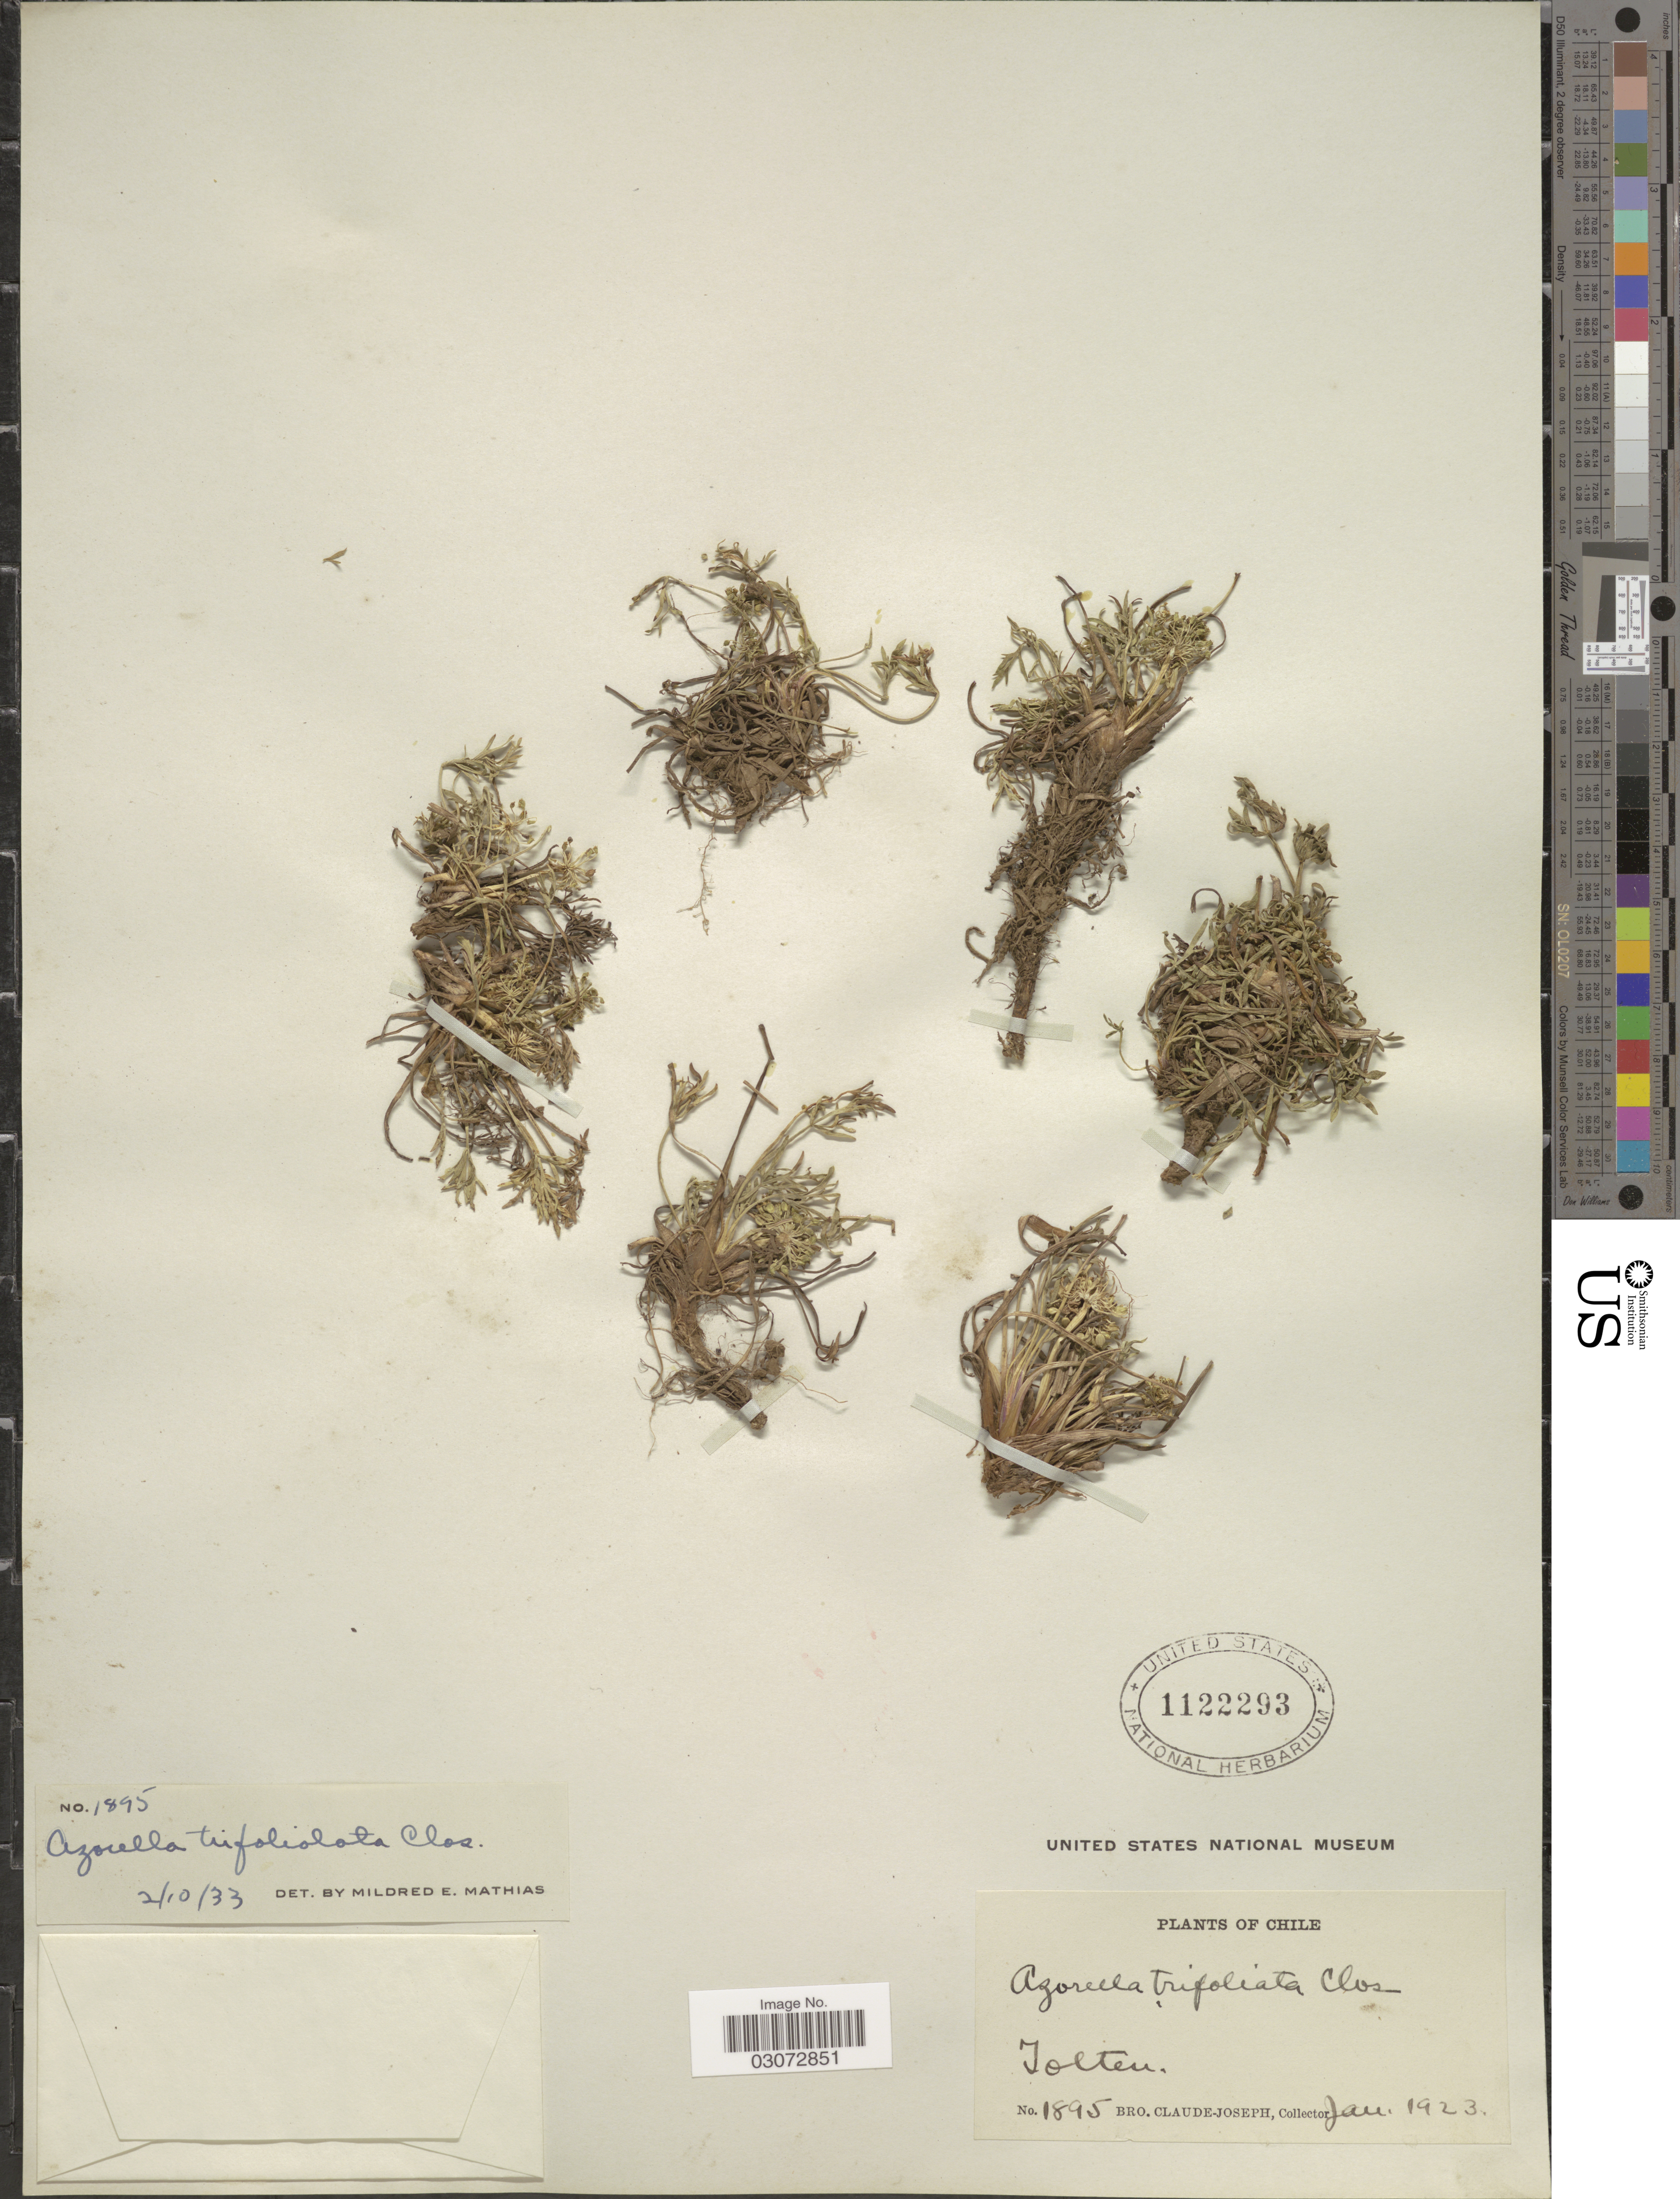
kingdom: Plantae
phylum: Tracheophyta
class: Magnoliopsida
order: Apiales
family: Apiaceae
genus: Azorella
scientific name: Azorella trifoliata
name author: Walp.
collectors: Bro. Claude-Joseph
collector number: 1895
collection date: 1923-01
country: Chile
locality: Tolten.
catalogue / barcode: US 1122293